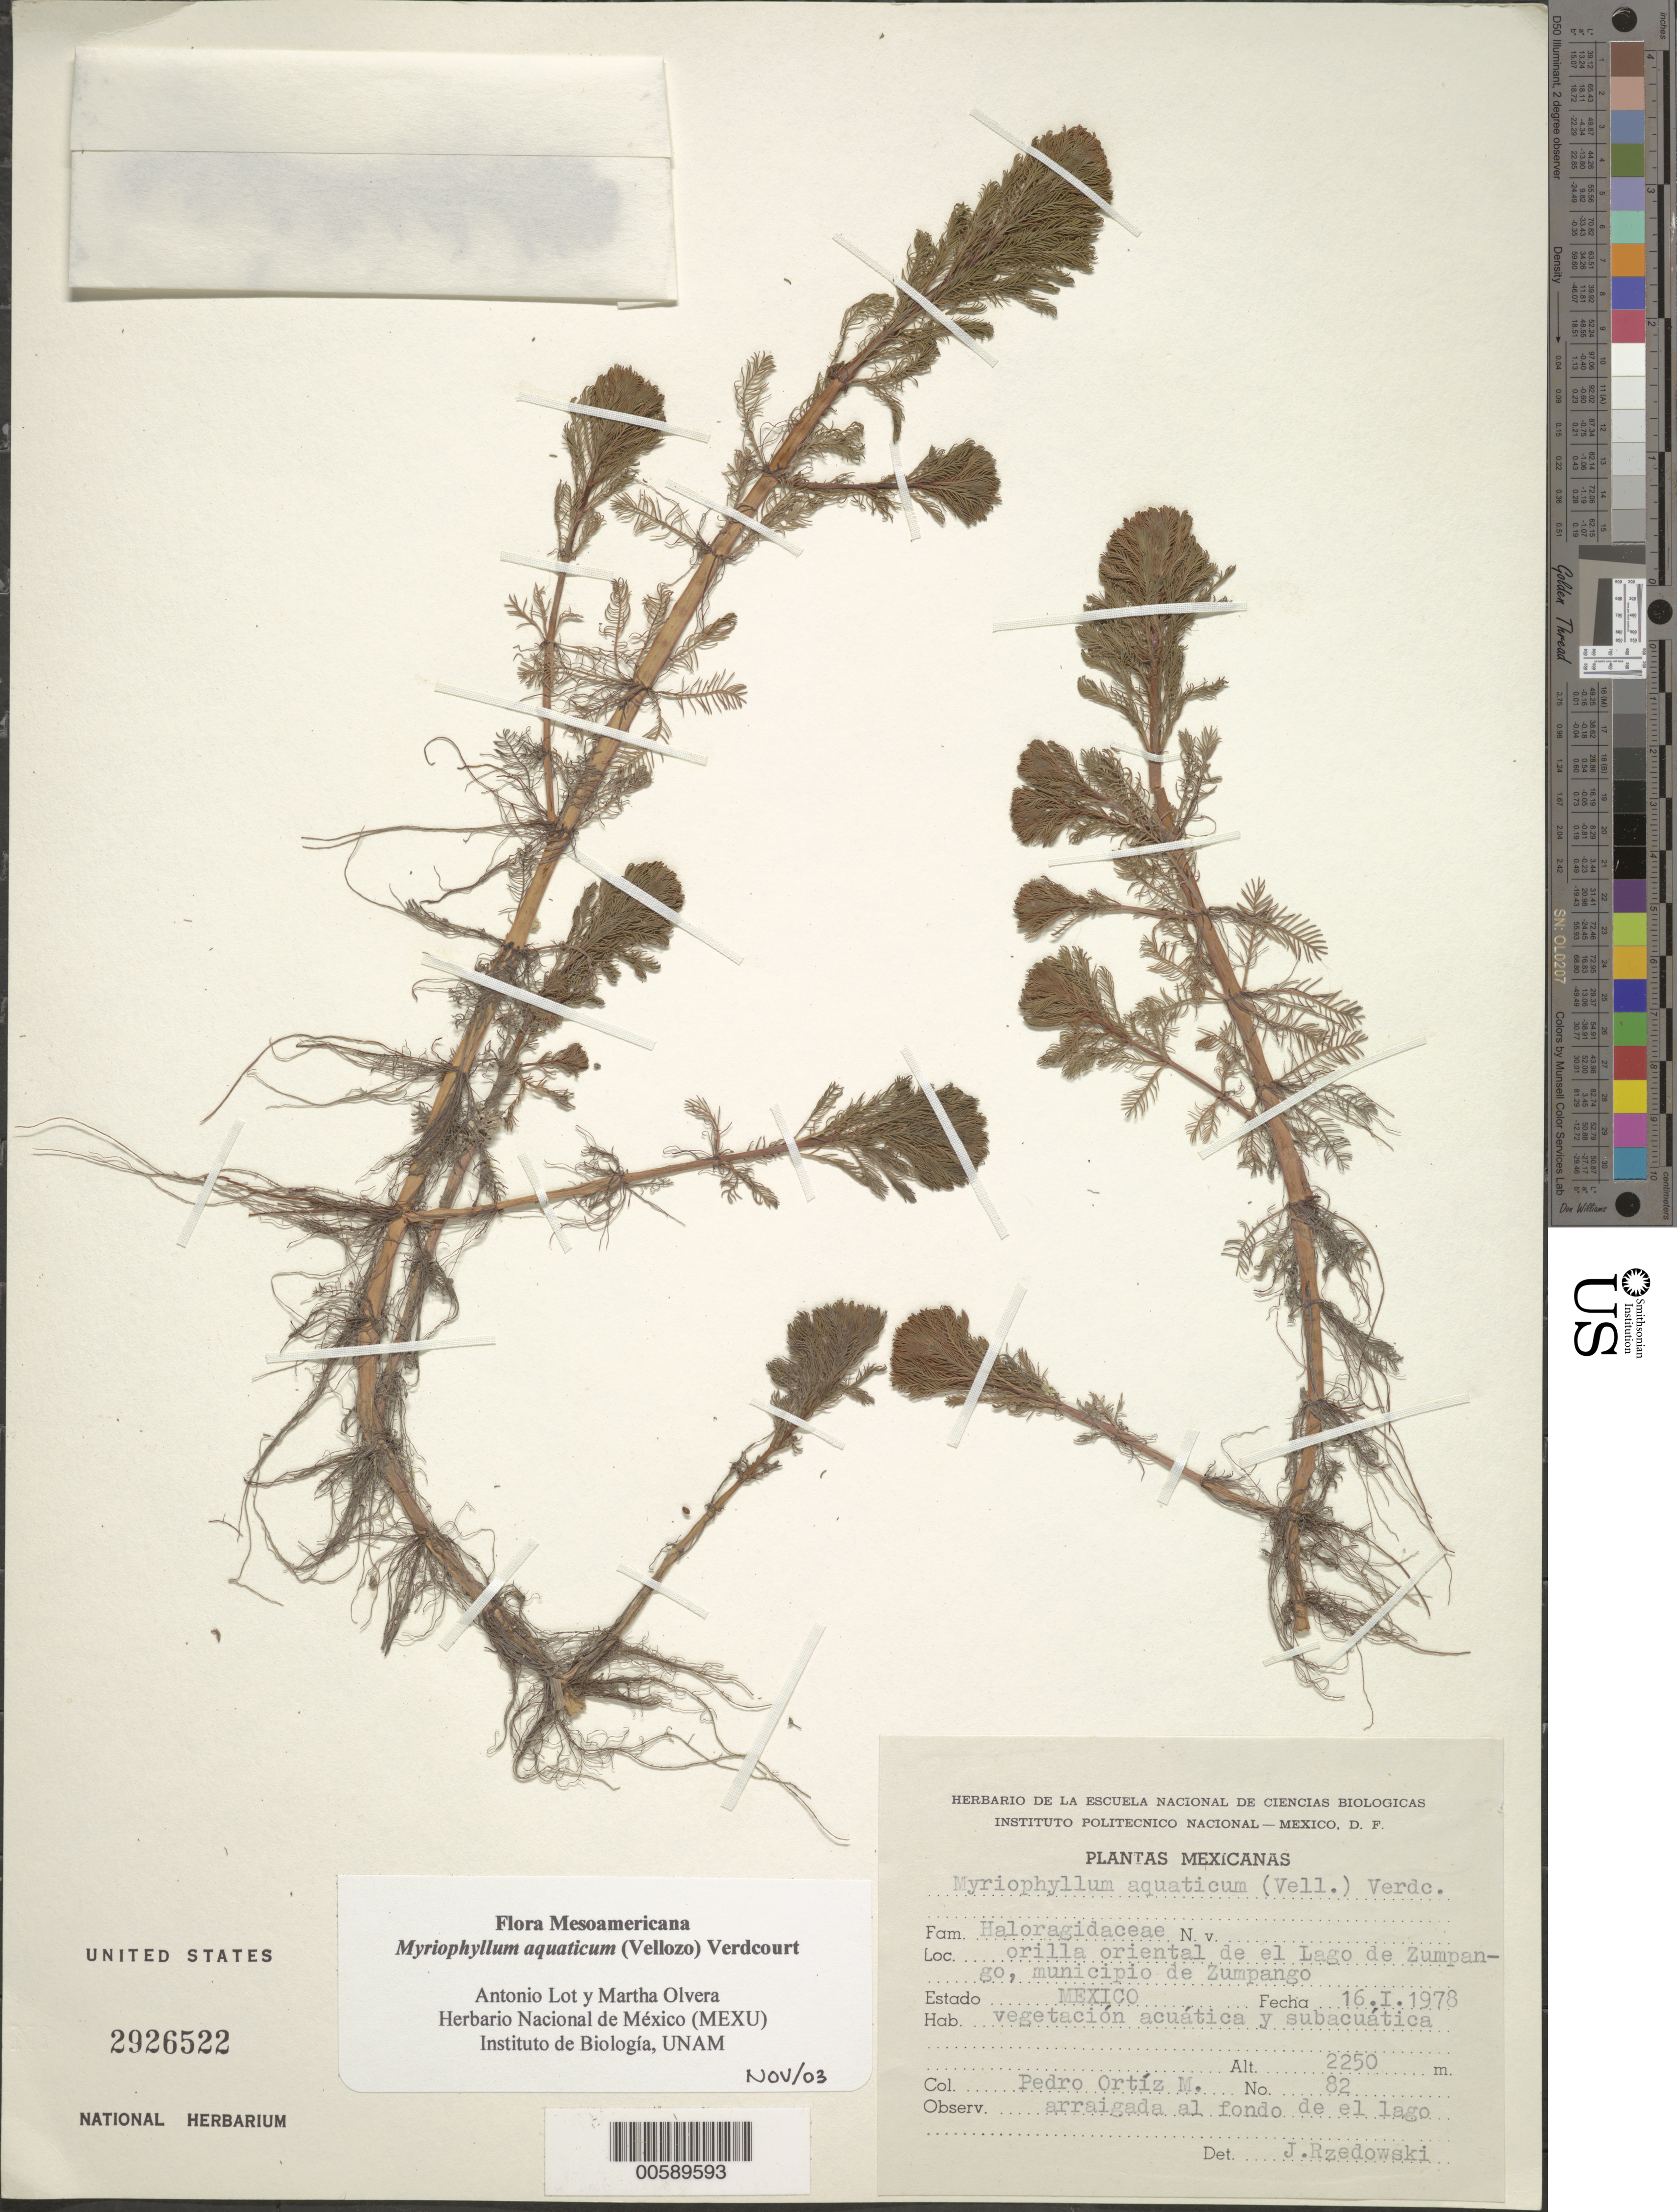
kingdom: Plantae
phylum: Tracheophyta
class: Magnoliopsida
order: Saxifragales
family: Haloragaceae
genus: Myriophyllum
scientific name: Myriophyllum aquaticum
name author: (Vell.) Verdc.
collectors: P. Ortiz M.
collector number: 82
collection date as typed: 16 Jan 1978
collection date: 1978-01-16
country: Mexico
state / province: México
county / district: Zumpango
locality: Lago de Zumpango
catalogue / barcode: US 2926522